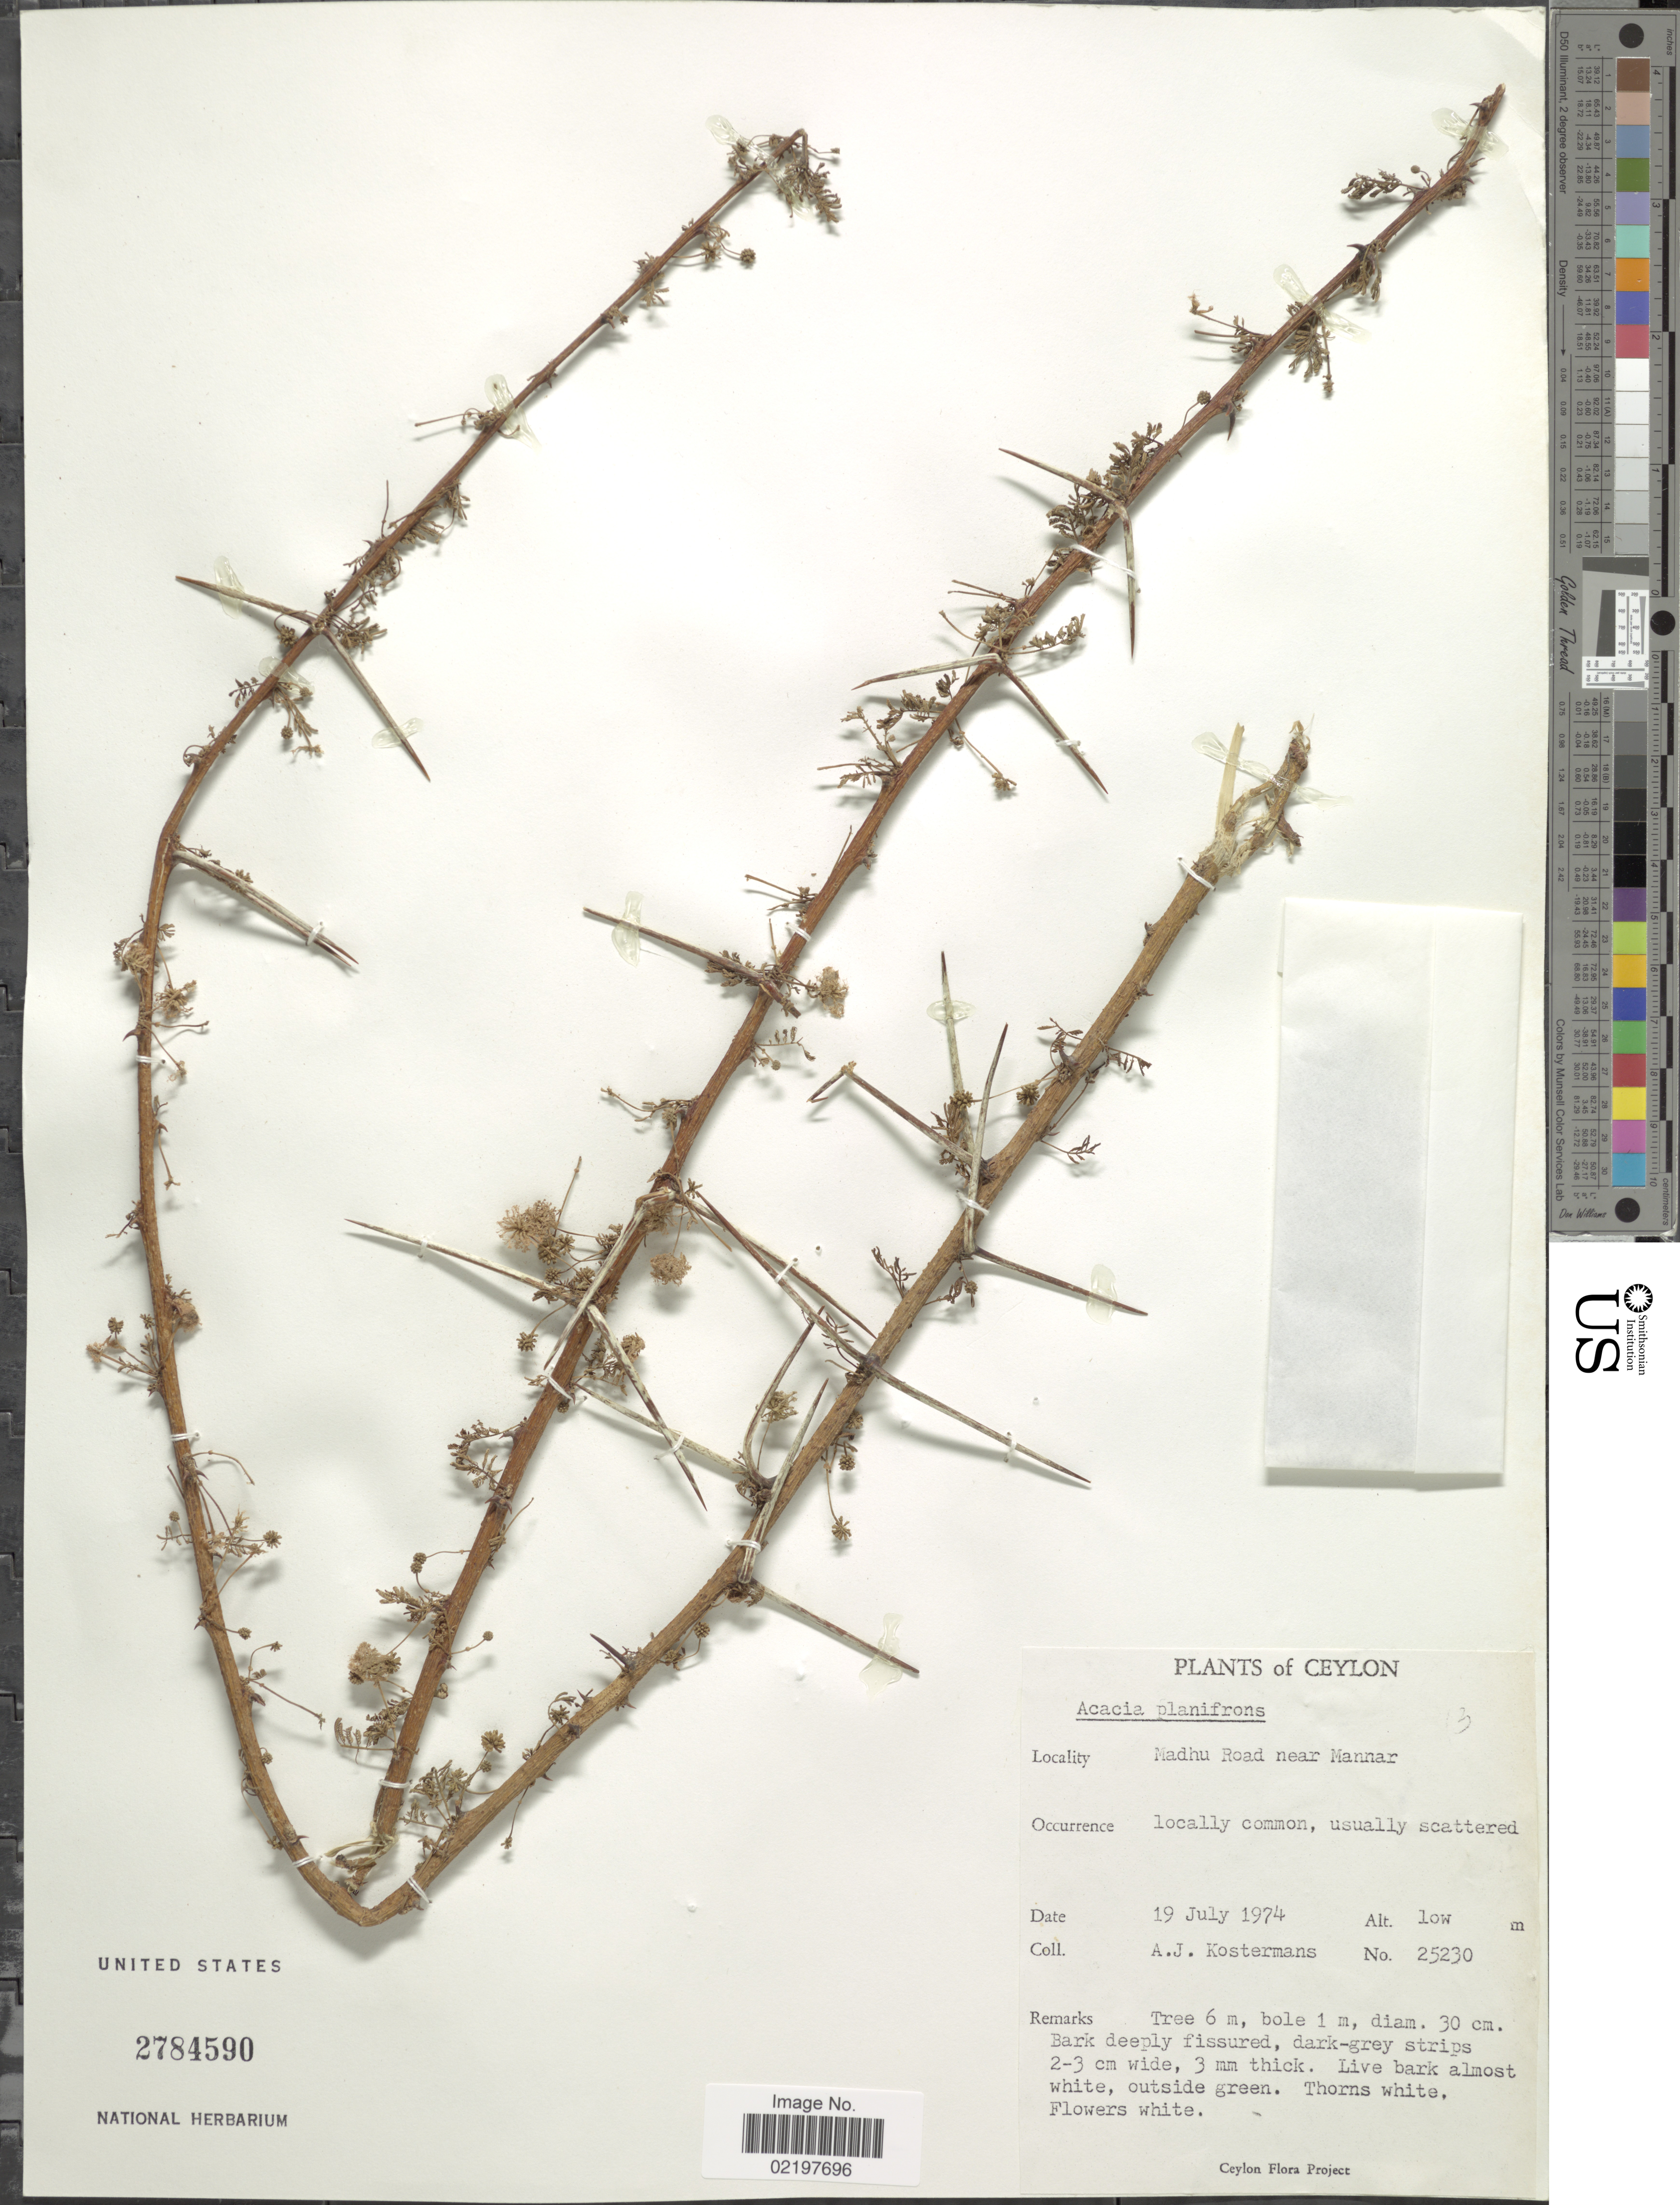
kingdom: Plantae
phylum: Tracheophyta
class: Magnoliopsida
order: Fabales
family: Fabaceae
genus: Vachellia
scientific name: Vachellia planifrons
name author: (Wight & Arn.) Ragup. et al.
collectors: A. J. G. Kostermans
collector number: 25230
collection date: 1974-07-19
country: Sri Lanka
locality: Ceylon, Madhu Road near Mannar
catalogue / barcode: US 2784590